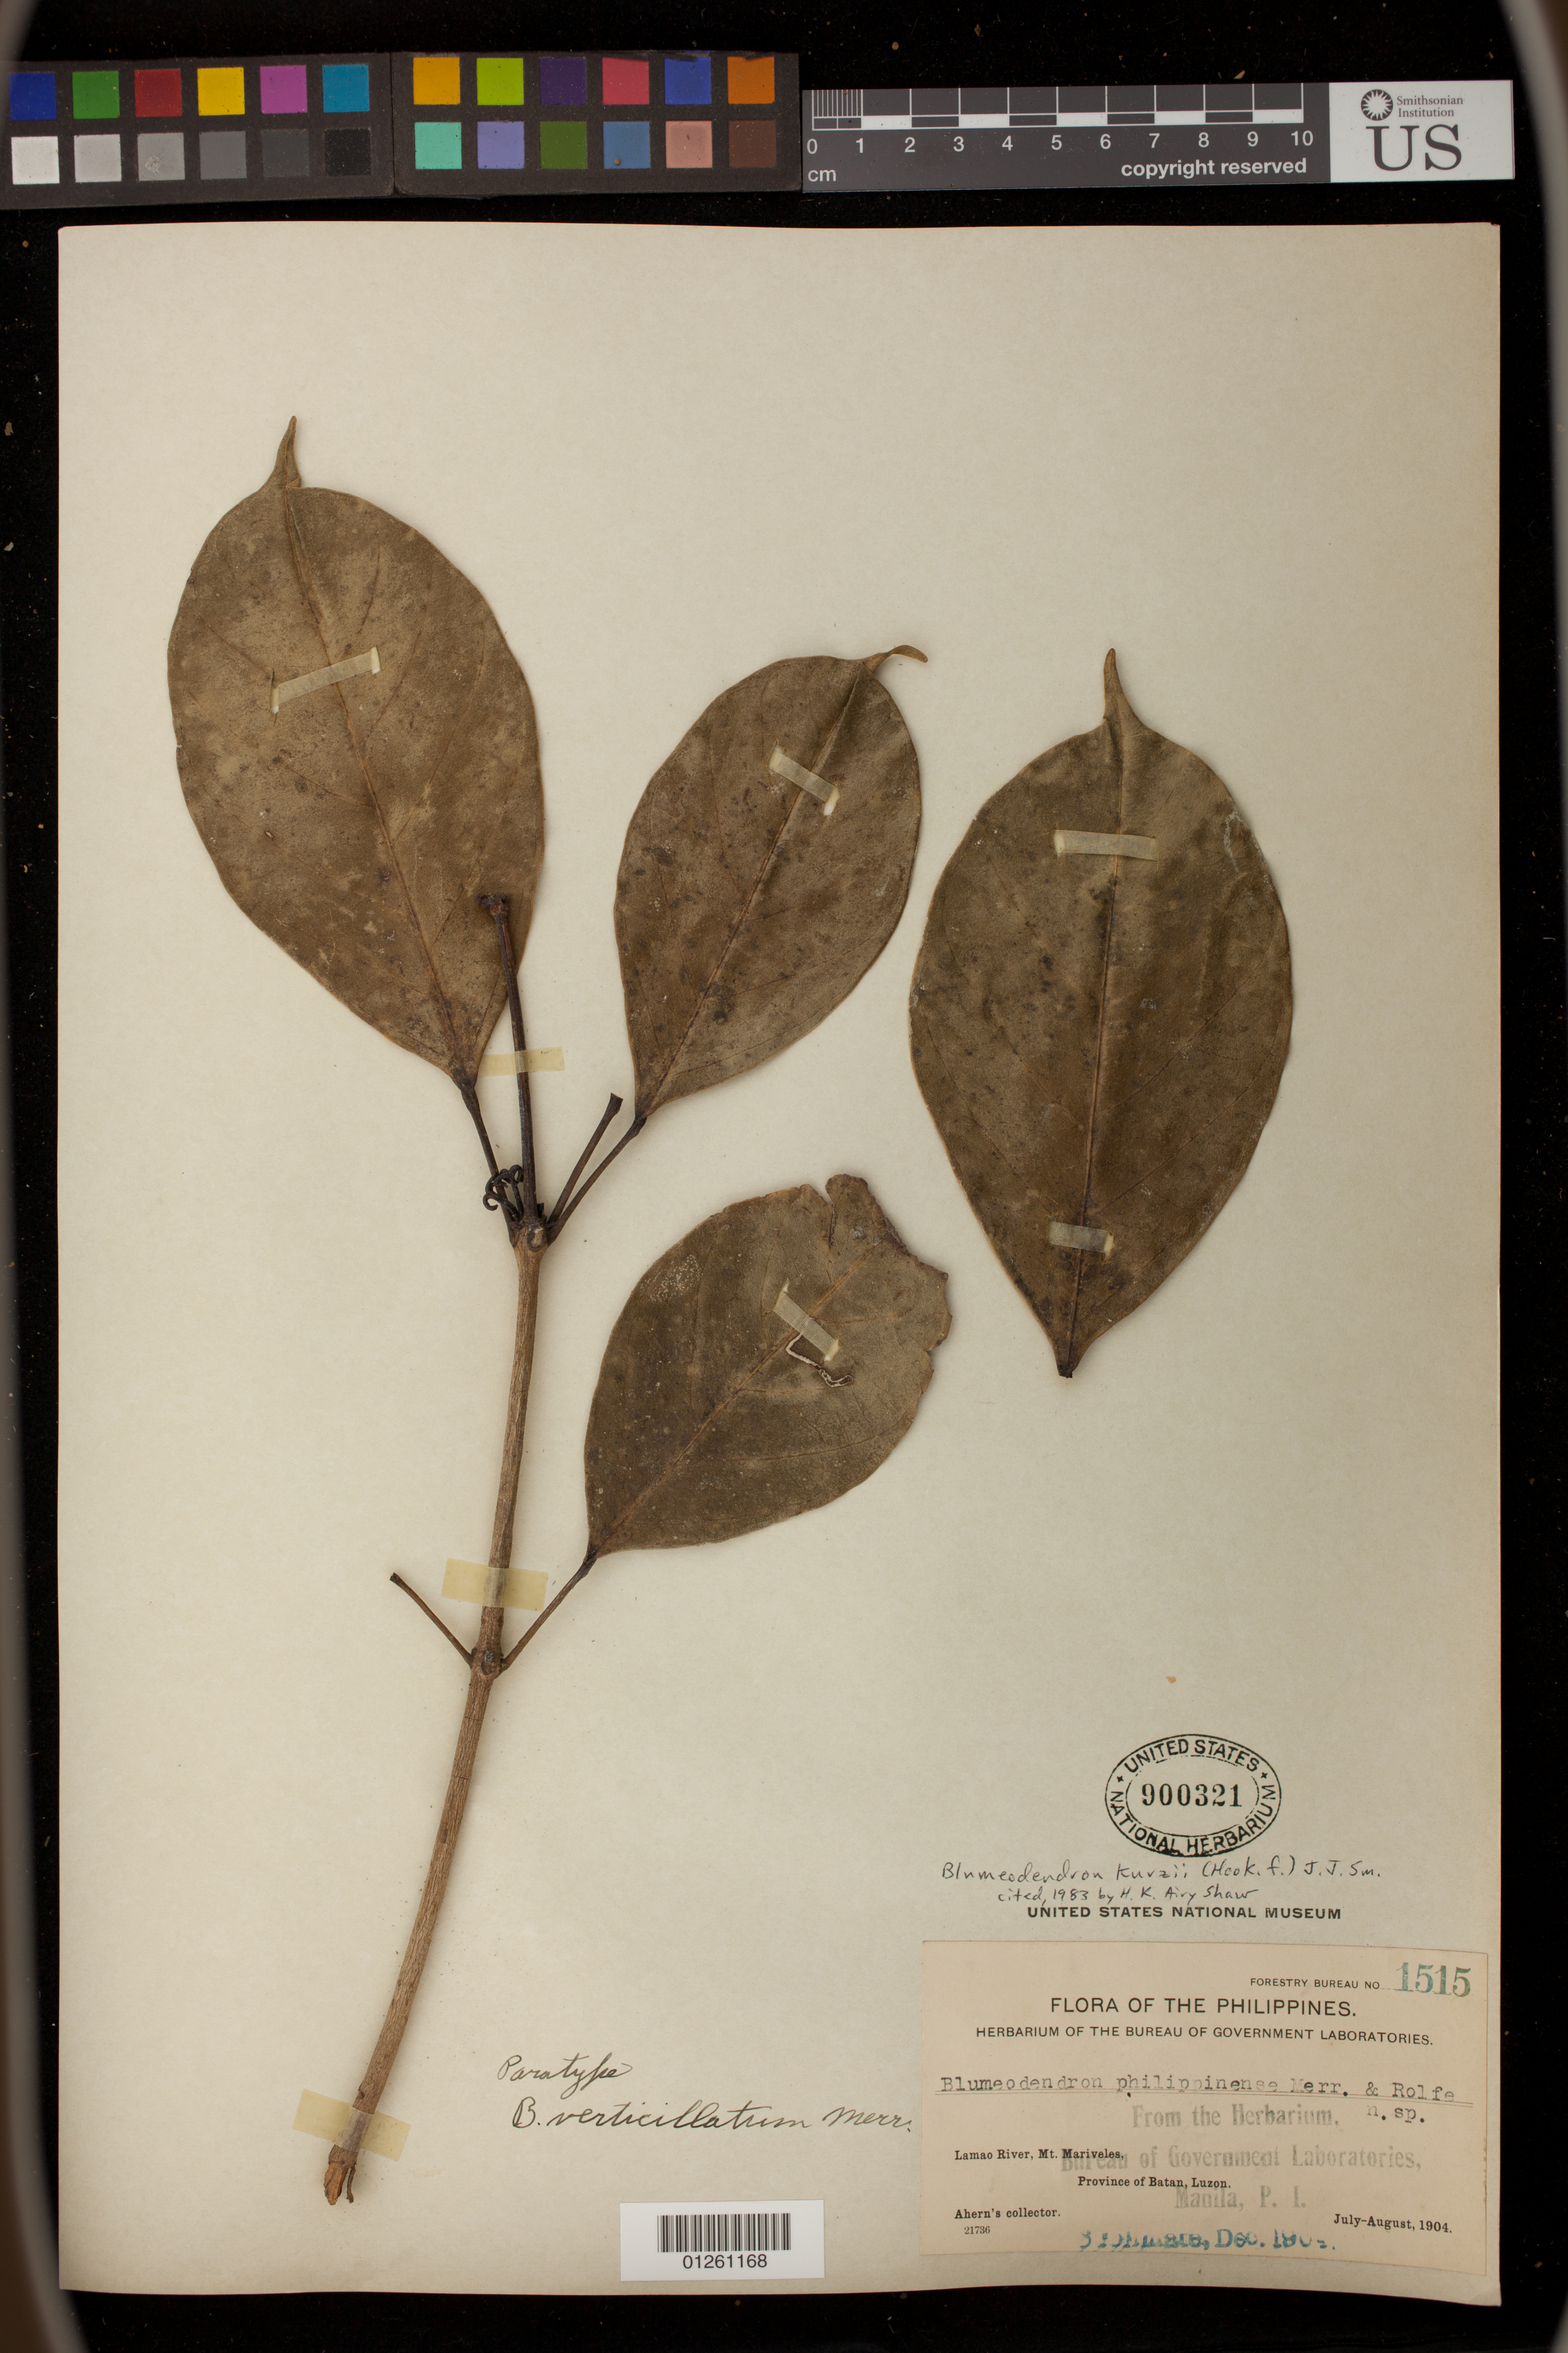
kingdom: Plantae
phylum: Tracheophyta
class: Magnoliopsida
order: Malpighiales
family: Euphorbiaceae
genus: Blumeodendron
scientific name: Blumeodendron kurzii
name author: (Hook. f.) J.Jay Sm.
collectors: Ahern's collector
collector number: For. Bur. 1515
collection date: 1904-07/1904-08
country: Philippines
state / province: Central Luzon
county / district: Bataan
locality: Lamao River, Mt. Mariveles. Province of Batan, Luzon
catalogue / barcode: US 900321